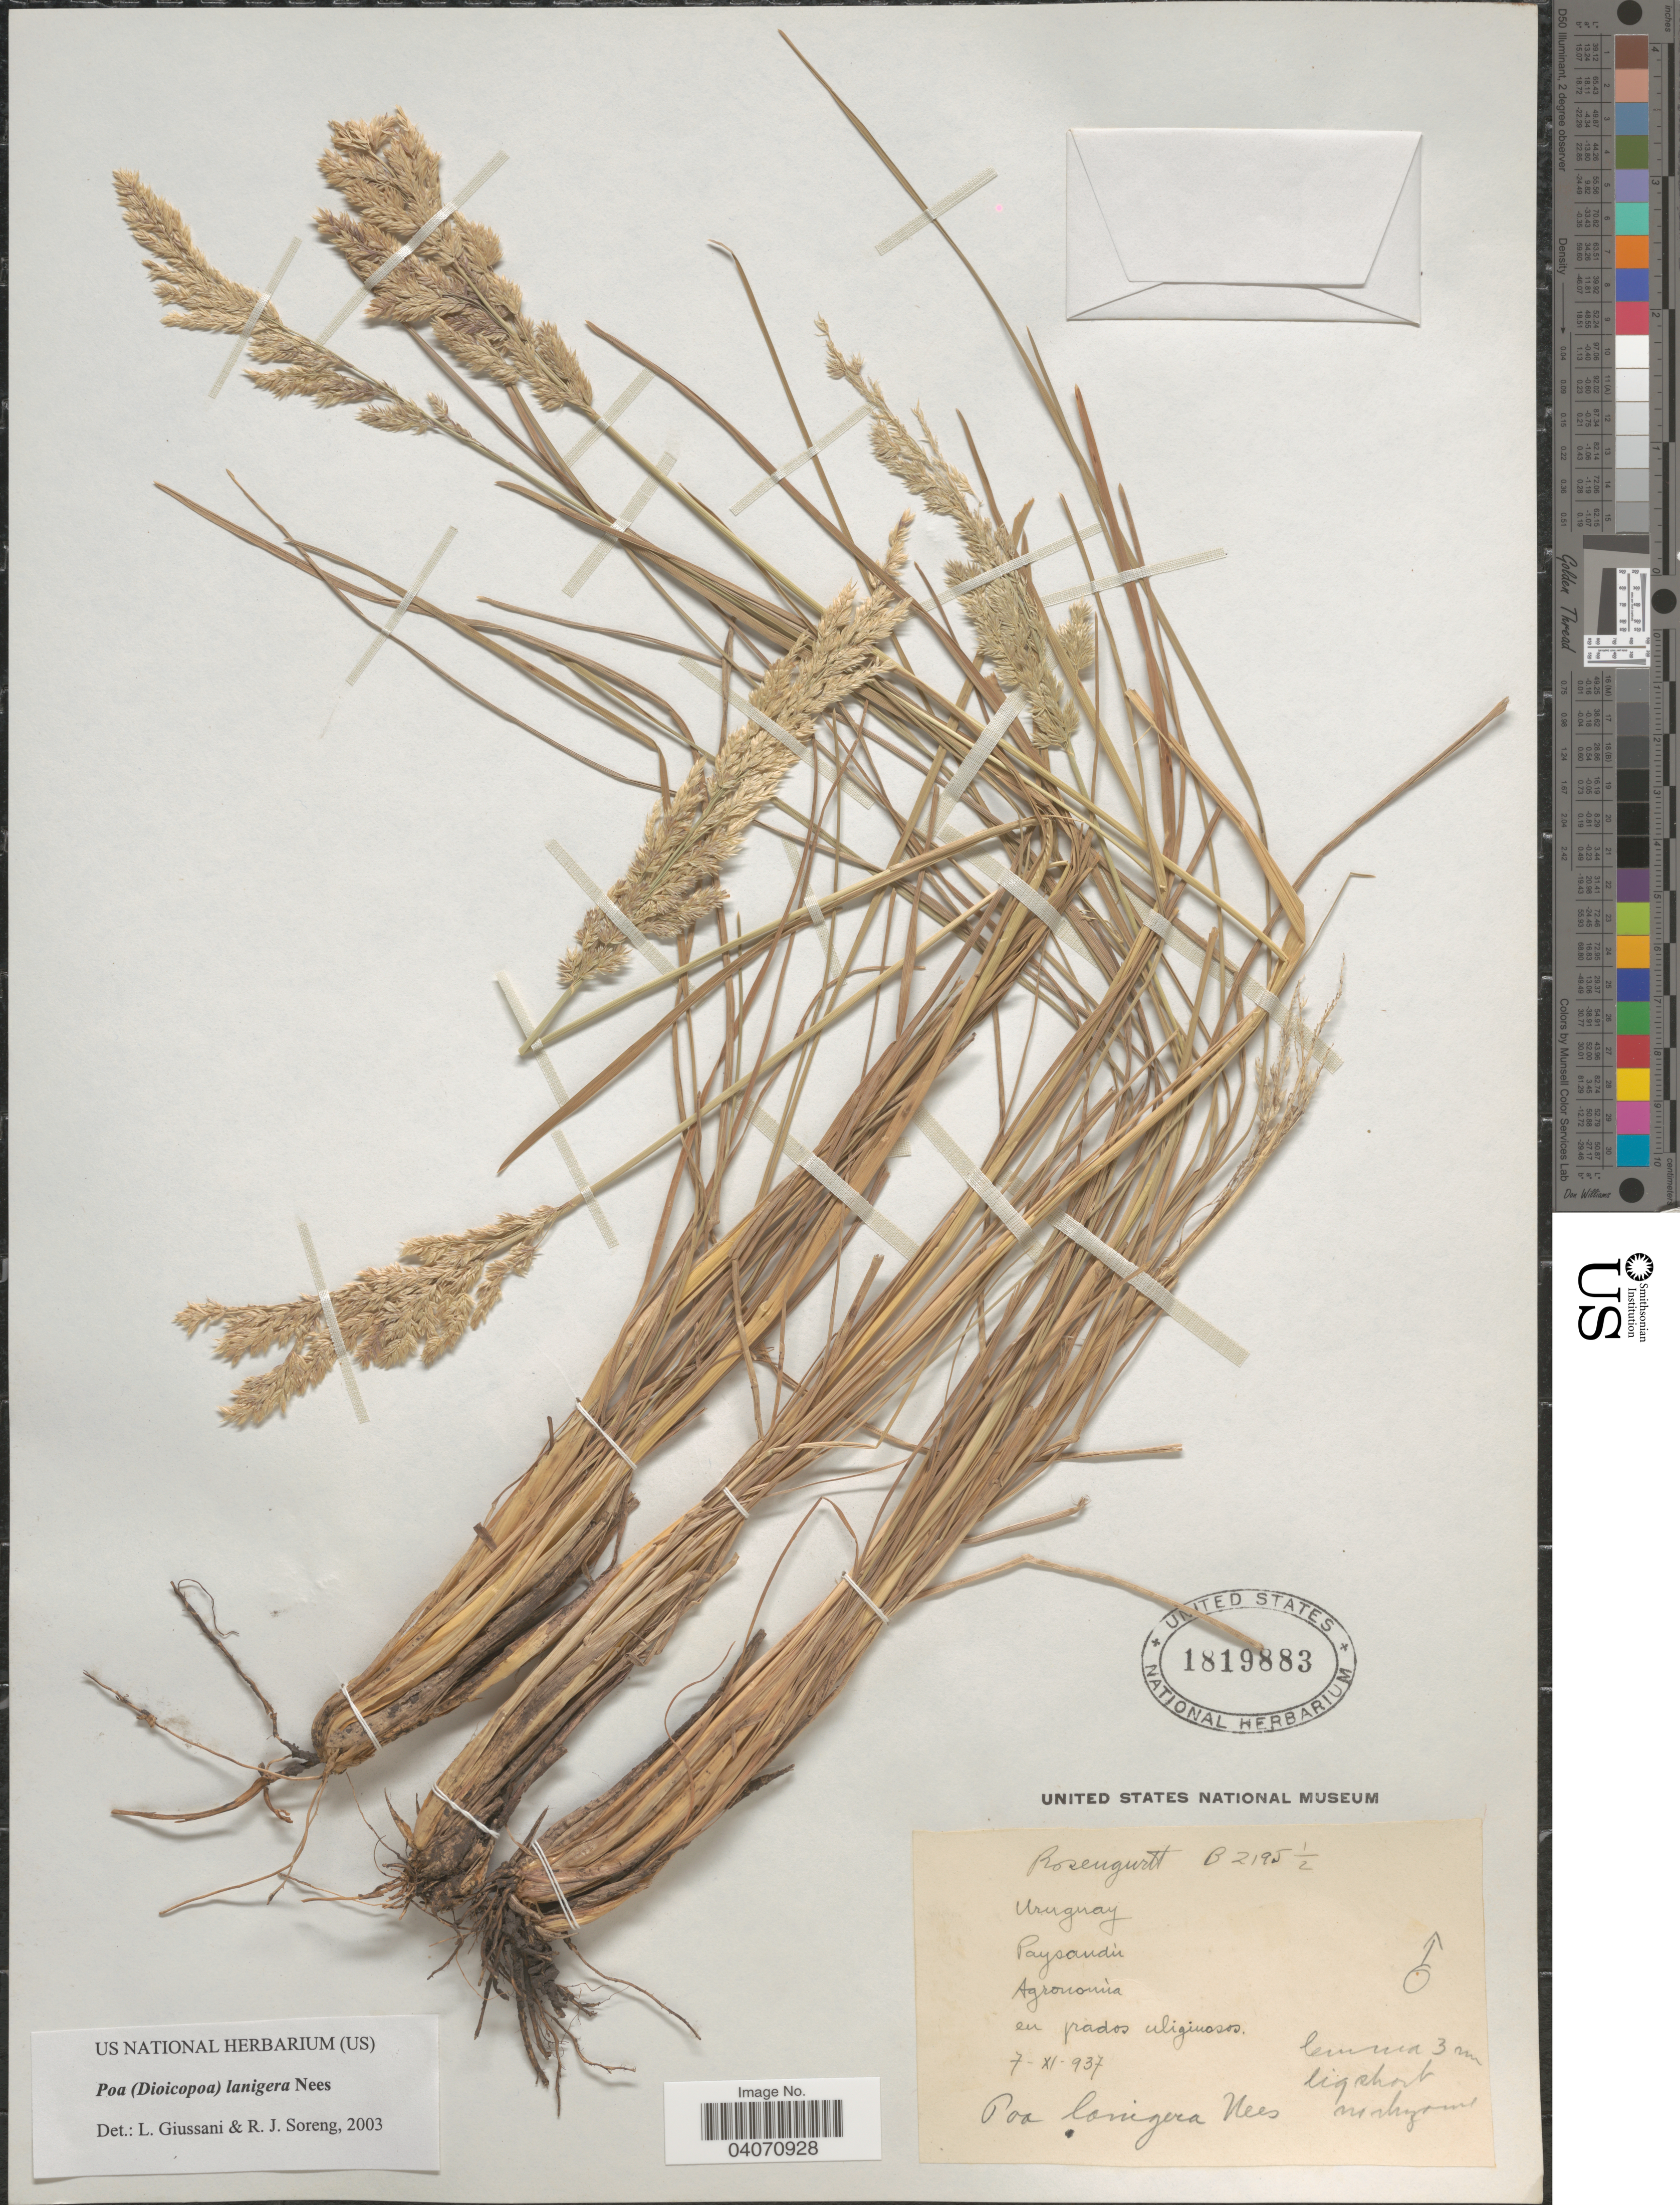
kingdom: Plantae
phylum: Tracheophyta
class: Liliopsida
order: Poales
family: Poaceae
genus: Poa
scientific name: Poa lanigera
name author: Nees in Mart.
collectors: Rosengurtt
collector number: B2195½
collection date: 1937-11-07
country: Uruguay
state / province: Paysandu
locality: Agronomia. En pados uliginosos. [unsure placement]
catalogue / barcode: US 1819883